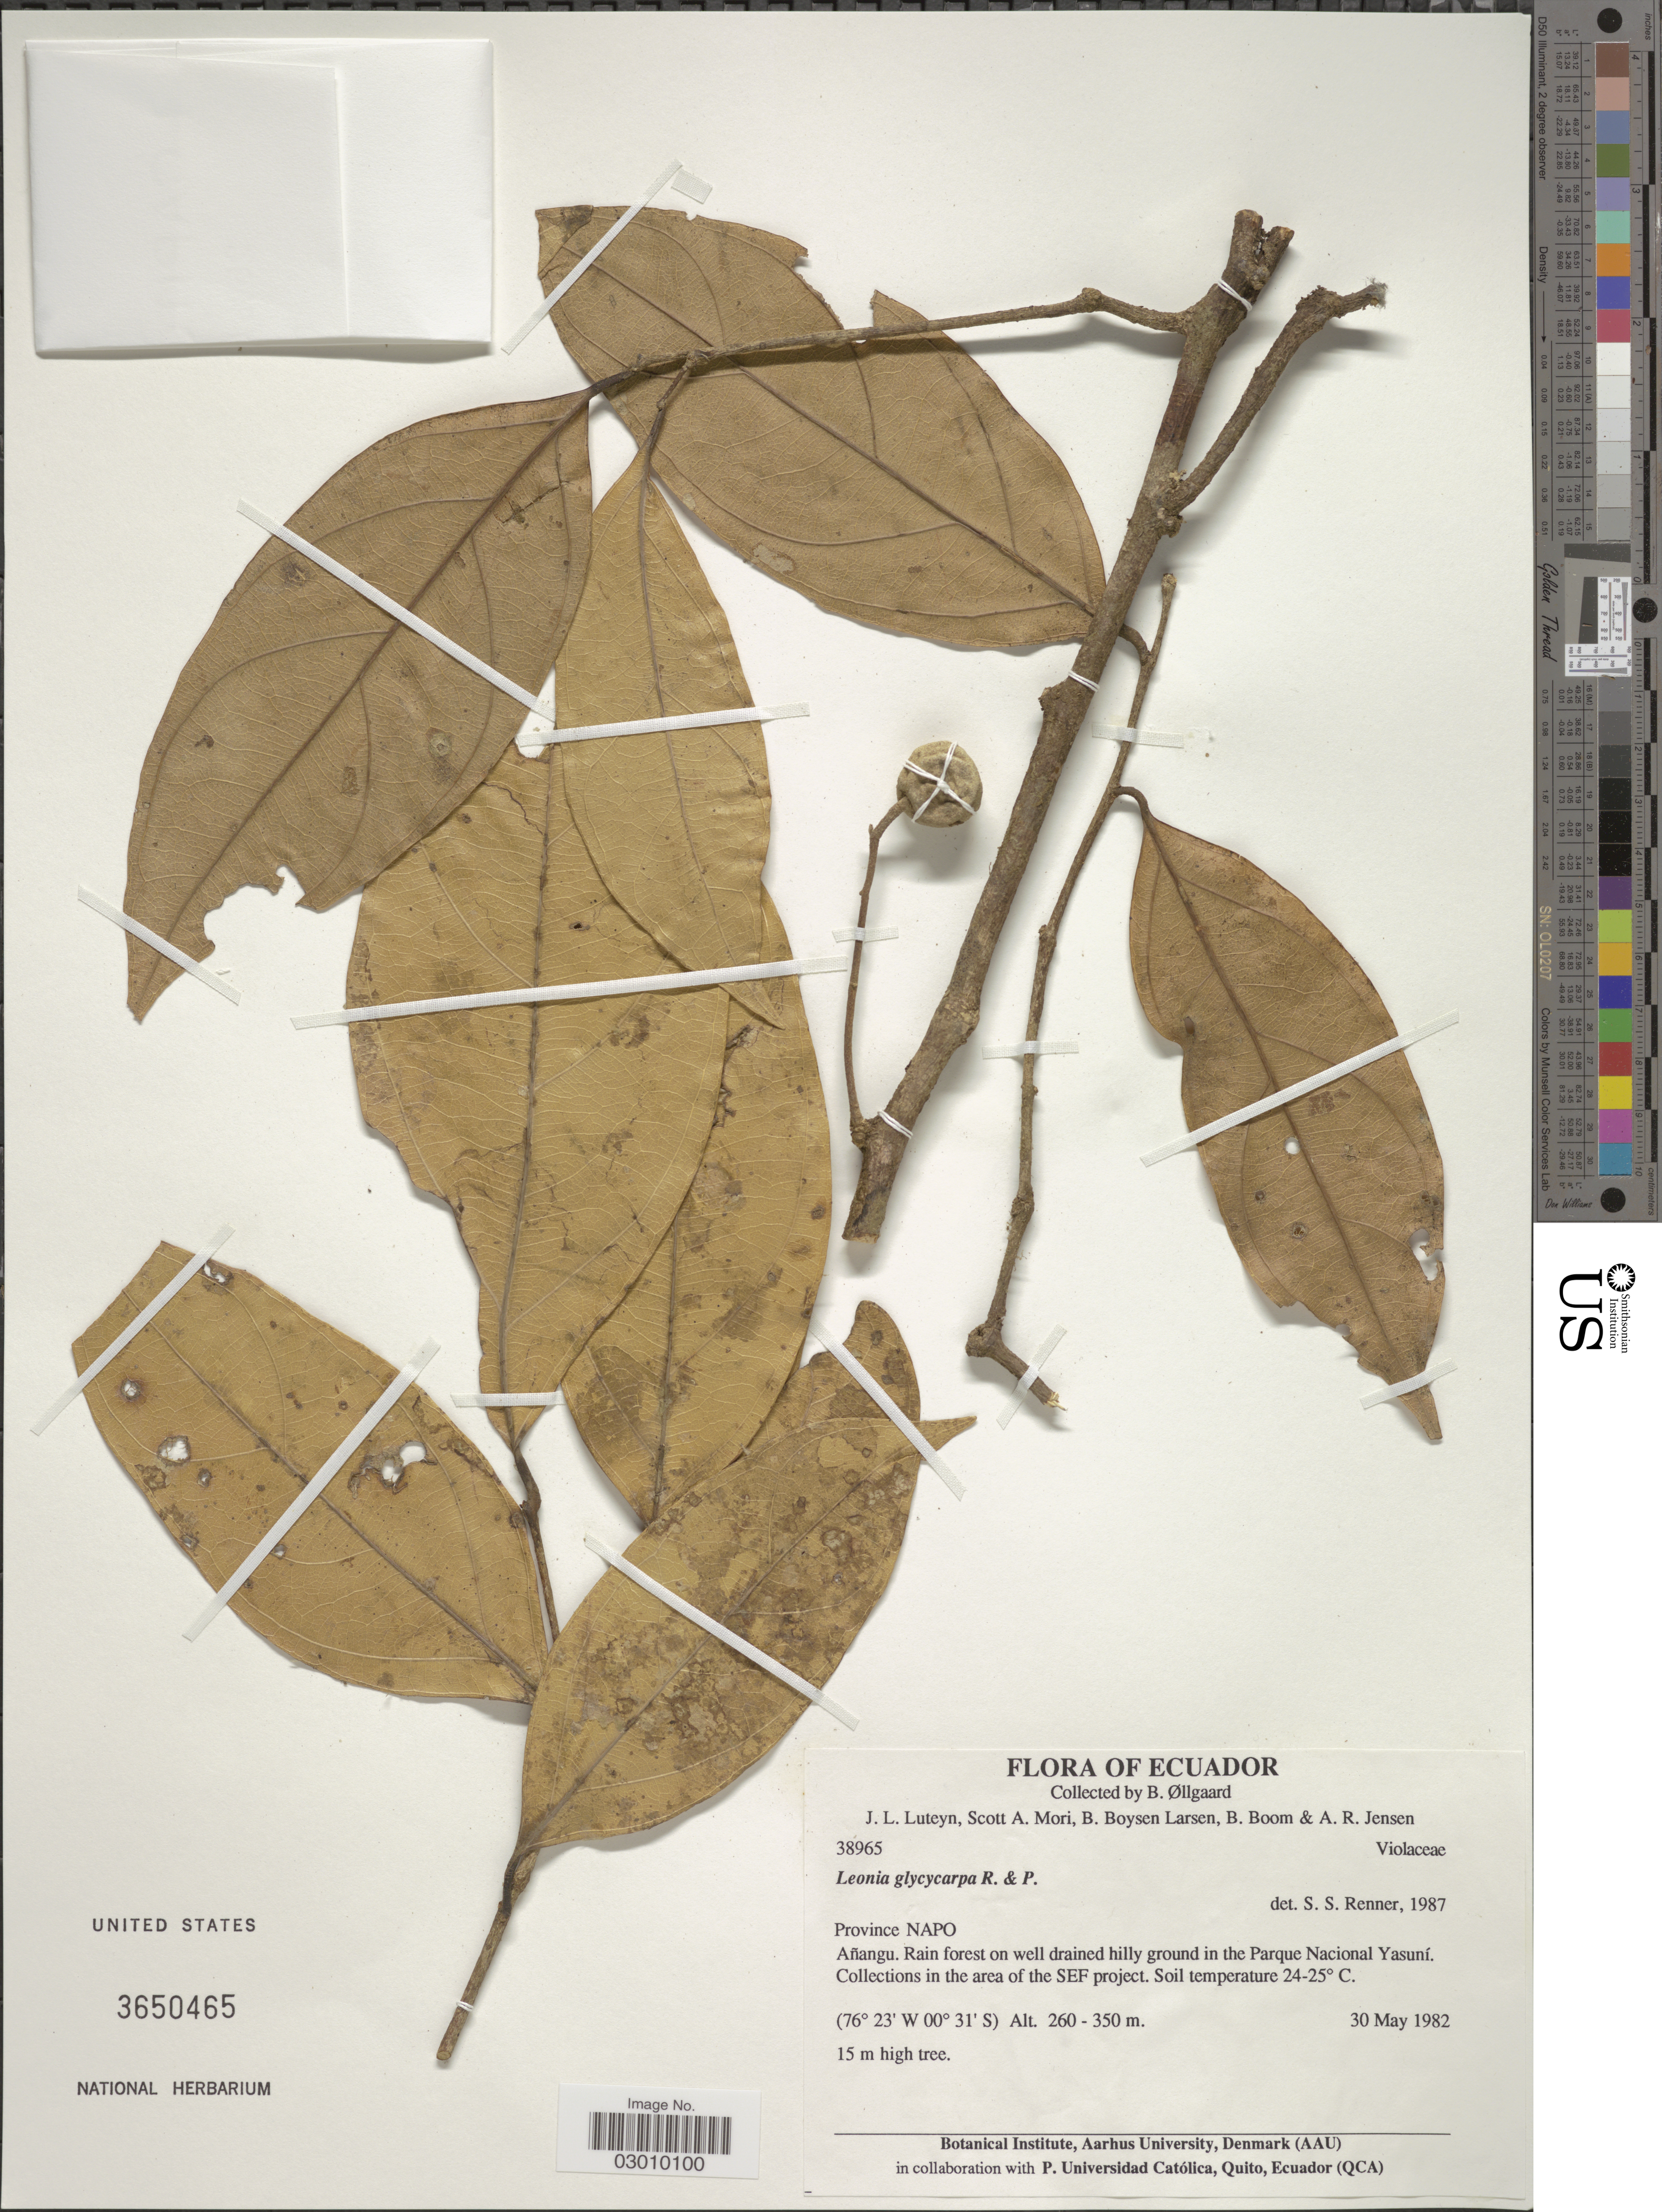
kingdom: Plantae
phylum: Tracheophyta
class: Magnoliopsida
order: Malpighiales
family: Violaceae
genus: Leonia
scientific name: Leonia glycycarpa var. glycycarpa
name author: Ruiz & Pav.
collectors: B. Øllgaard, J. Luteyn, S. Mori, B. Boysen Larsen & et al.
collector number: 38965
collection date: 1982-05-30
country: Ecuador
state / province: Napo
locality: Añangu, Rain forest on well drained hilly ground in the Parque Nacional Yasuní., In the area of the SEF project.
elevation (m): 260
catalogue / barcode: US 3650465